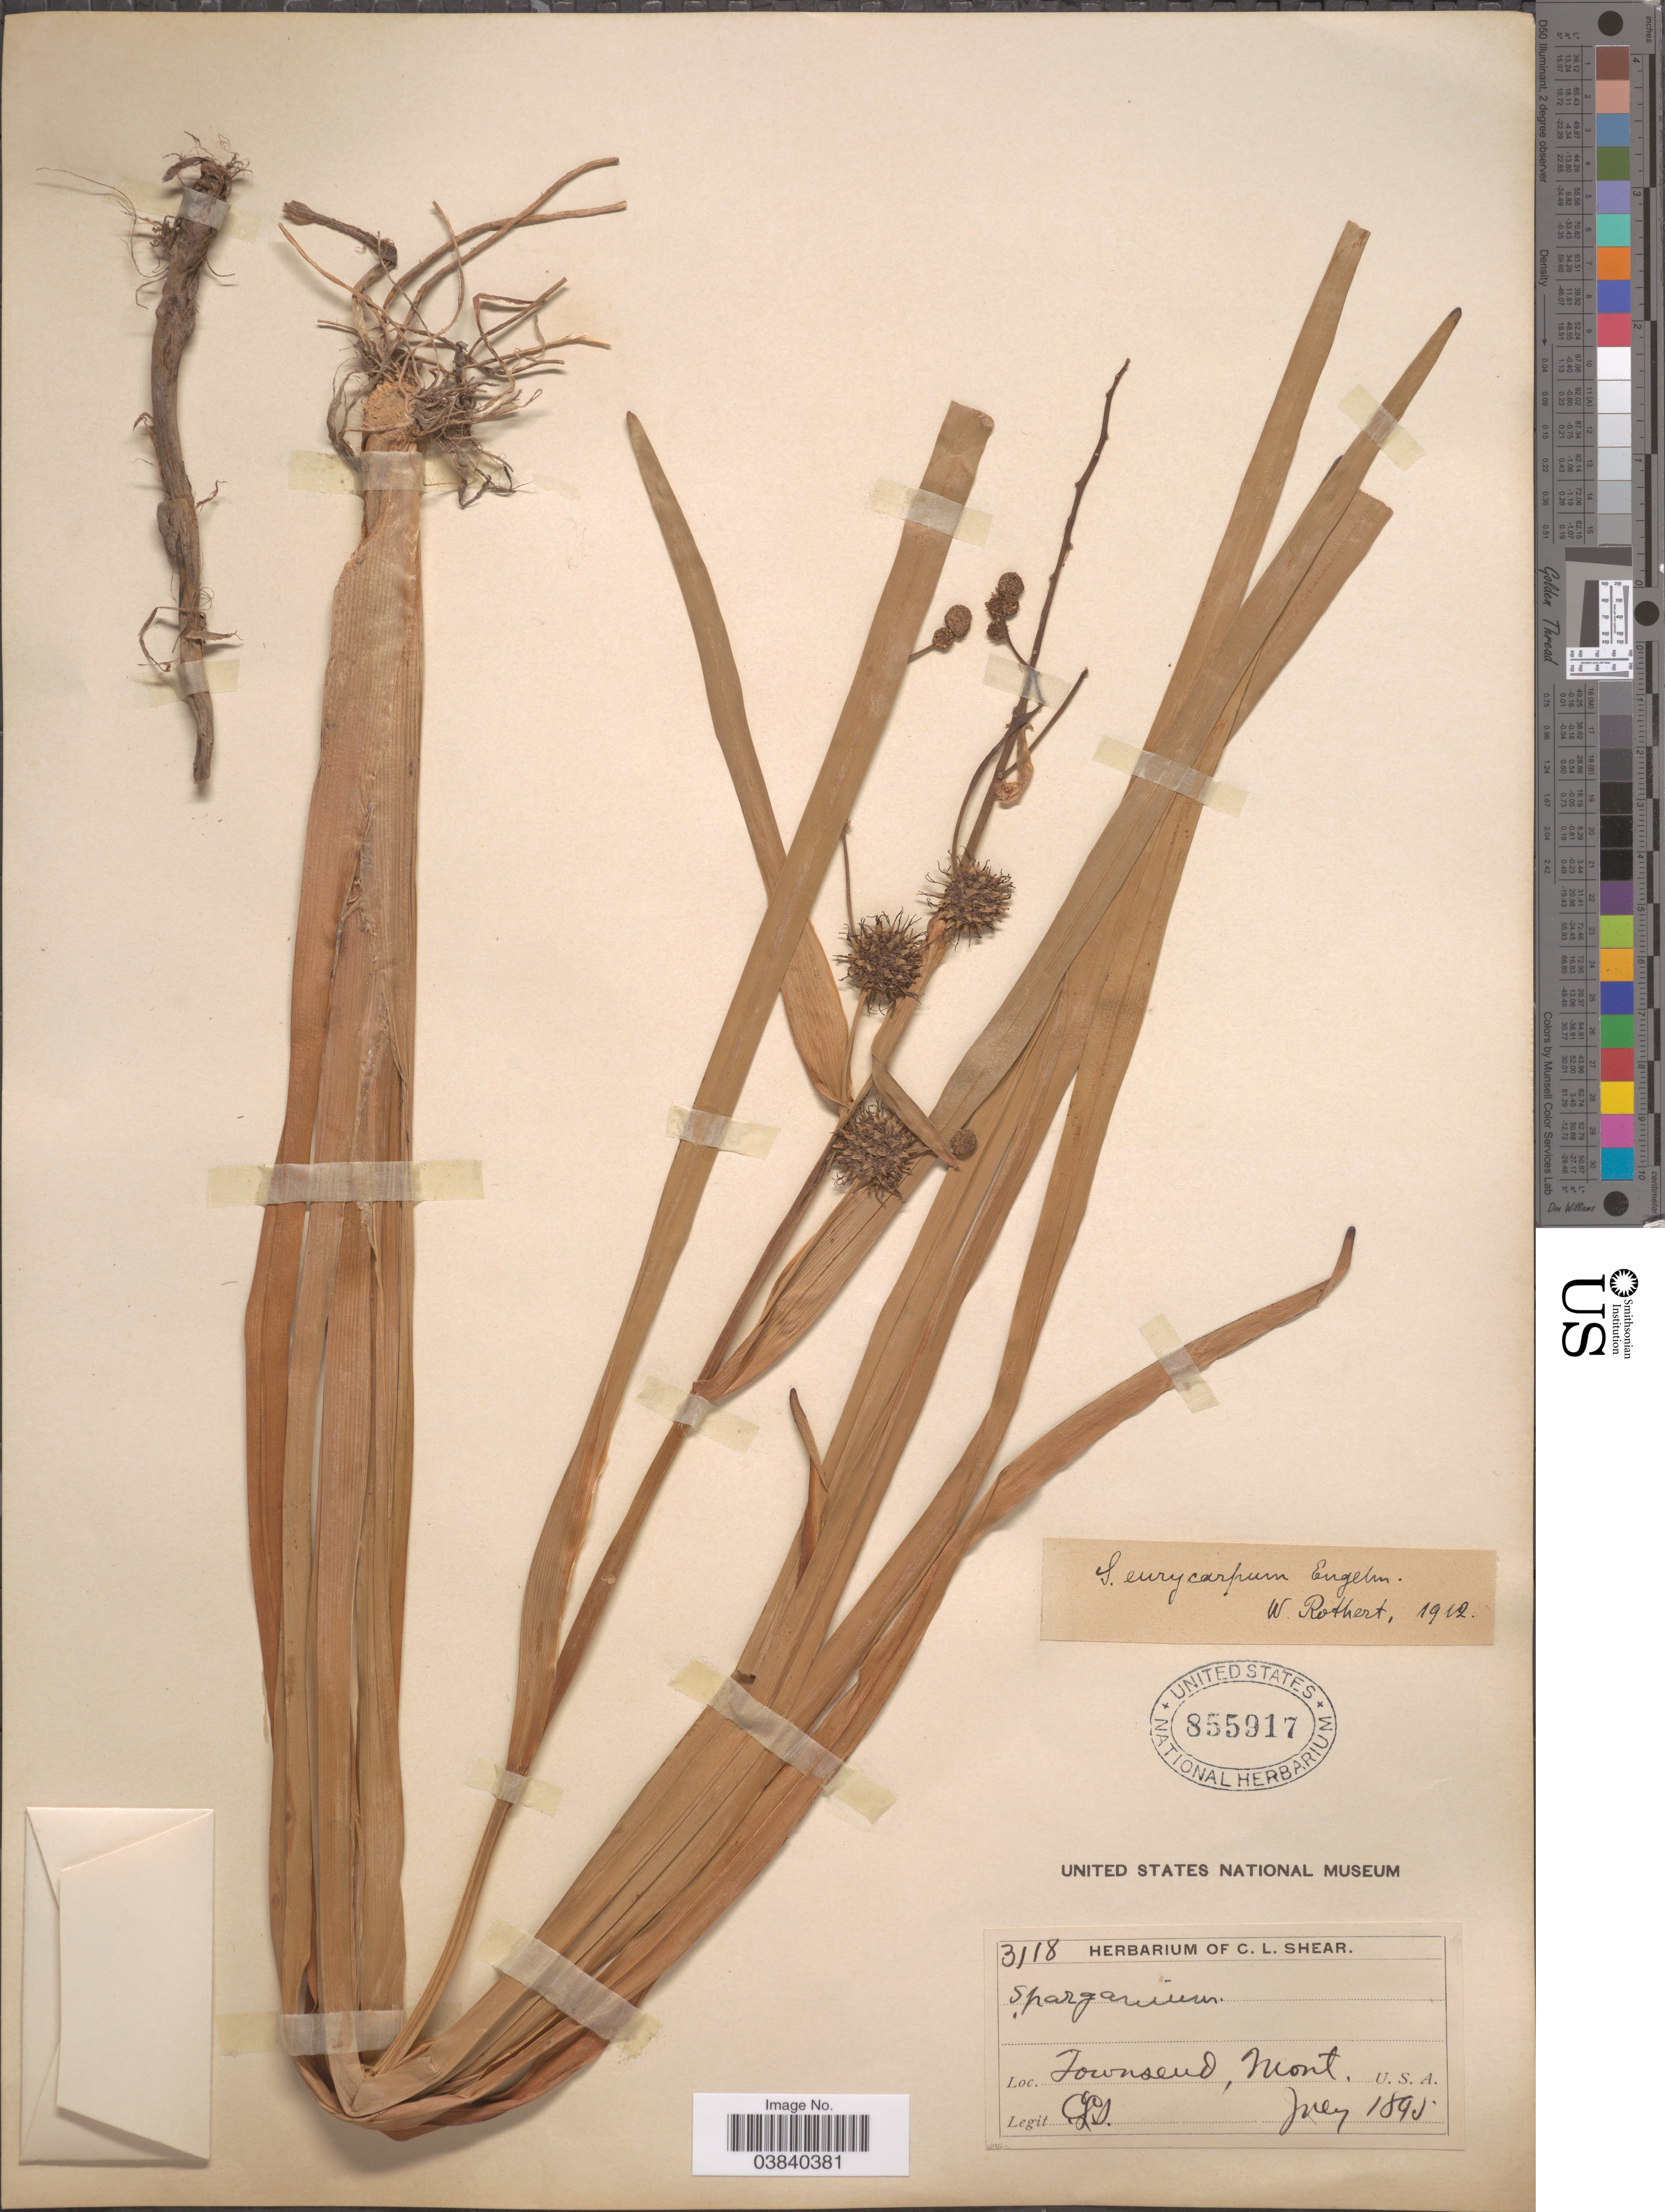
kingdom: Plantae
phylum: Tracheophyta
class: Liliopsida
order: Poales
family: Typhaceae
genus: Sparganium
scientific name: Sparganium eurycarpum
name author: Engelm.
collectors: C. L. Shear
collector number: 3118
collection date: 1895-07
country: United States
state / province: Montana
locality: Townsend.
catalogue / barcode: US 855917